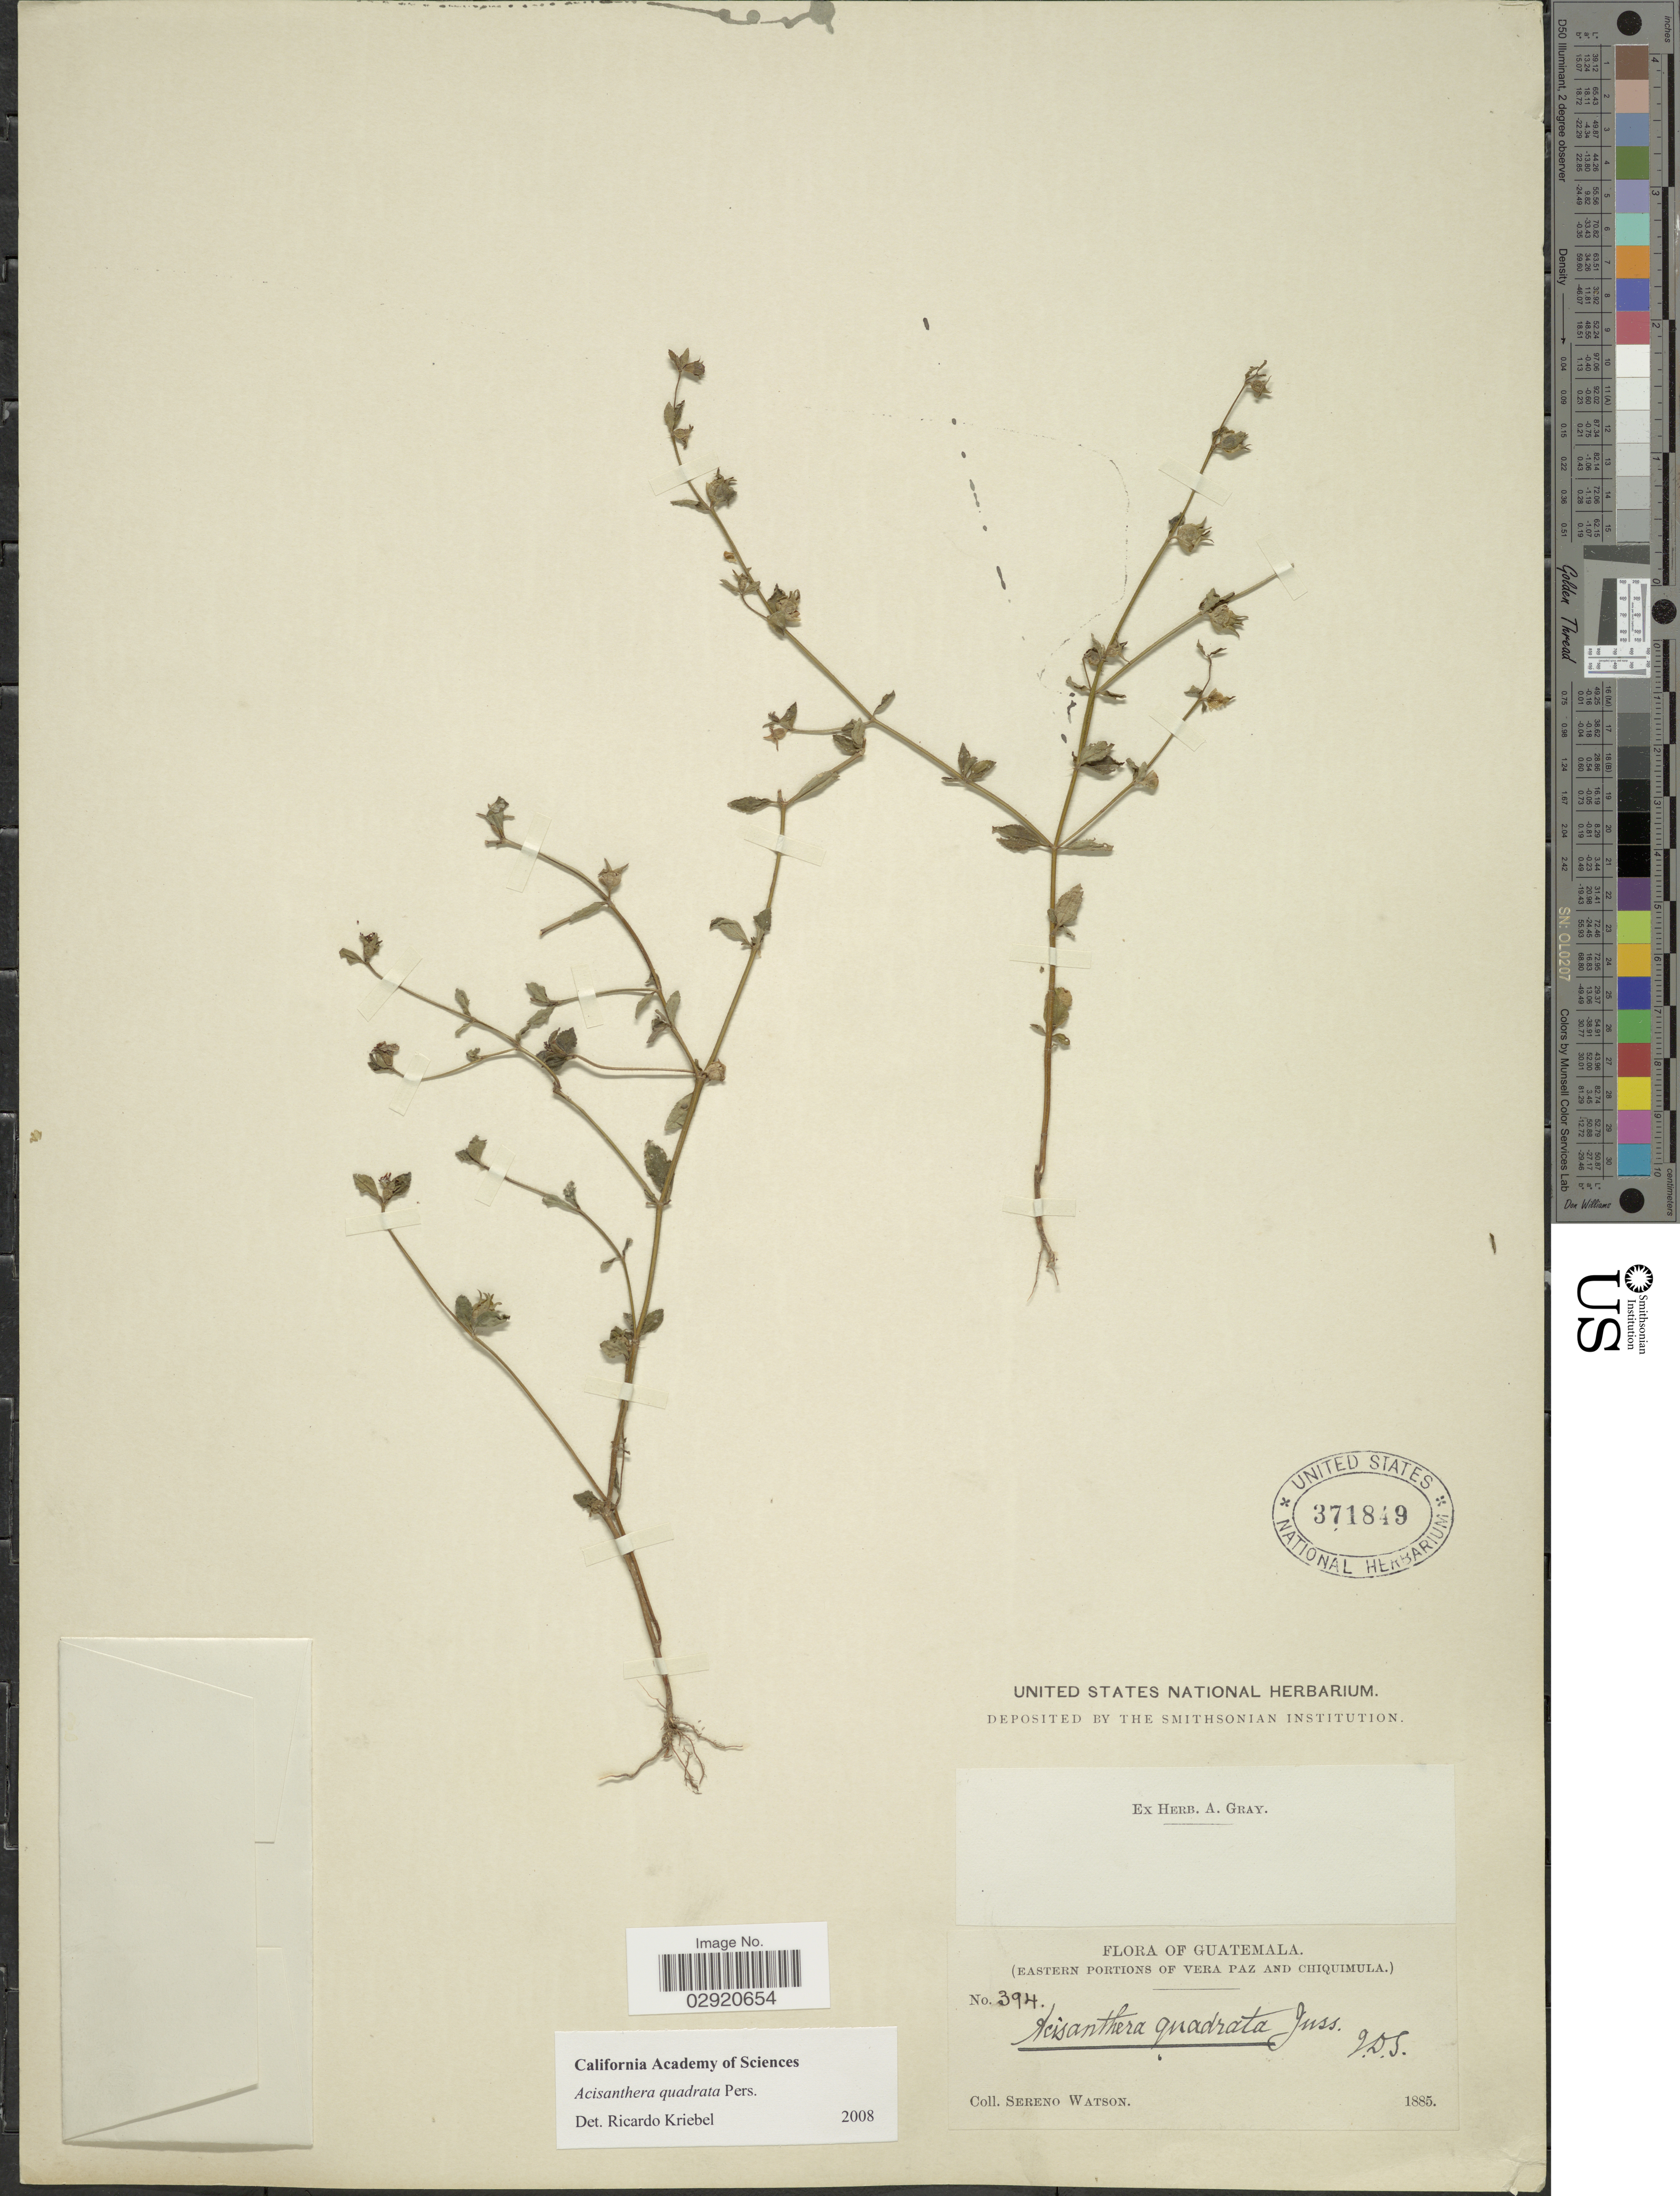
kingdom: Plantae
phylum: Tracheophyta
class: Magnoliopsida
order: Myrtales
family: Melastomataceae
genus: Acisanthera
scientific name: Acisanthera erecta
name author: Gleason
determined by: Nunes da Silva, Diego, (RB), Jardim Botanico do Rio de Janeiro - Herbario (BRAZIL)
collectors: S. Watson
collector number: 394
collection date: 1885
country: Guatemala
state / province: Chiquimula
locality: Eastern portions of Vera Paz and Chiquimula.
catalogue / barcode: US 371849